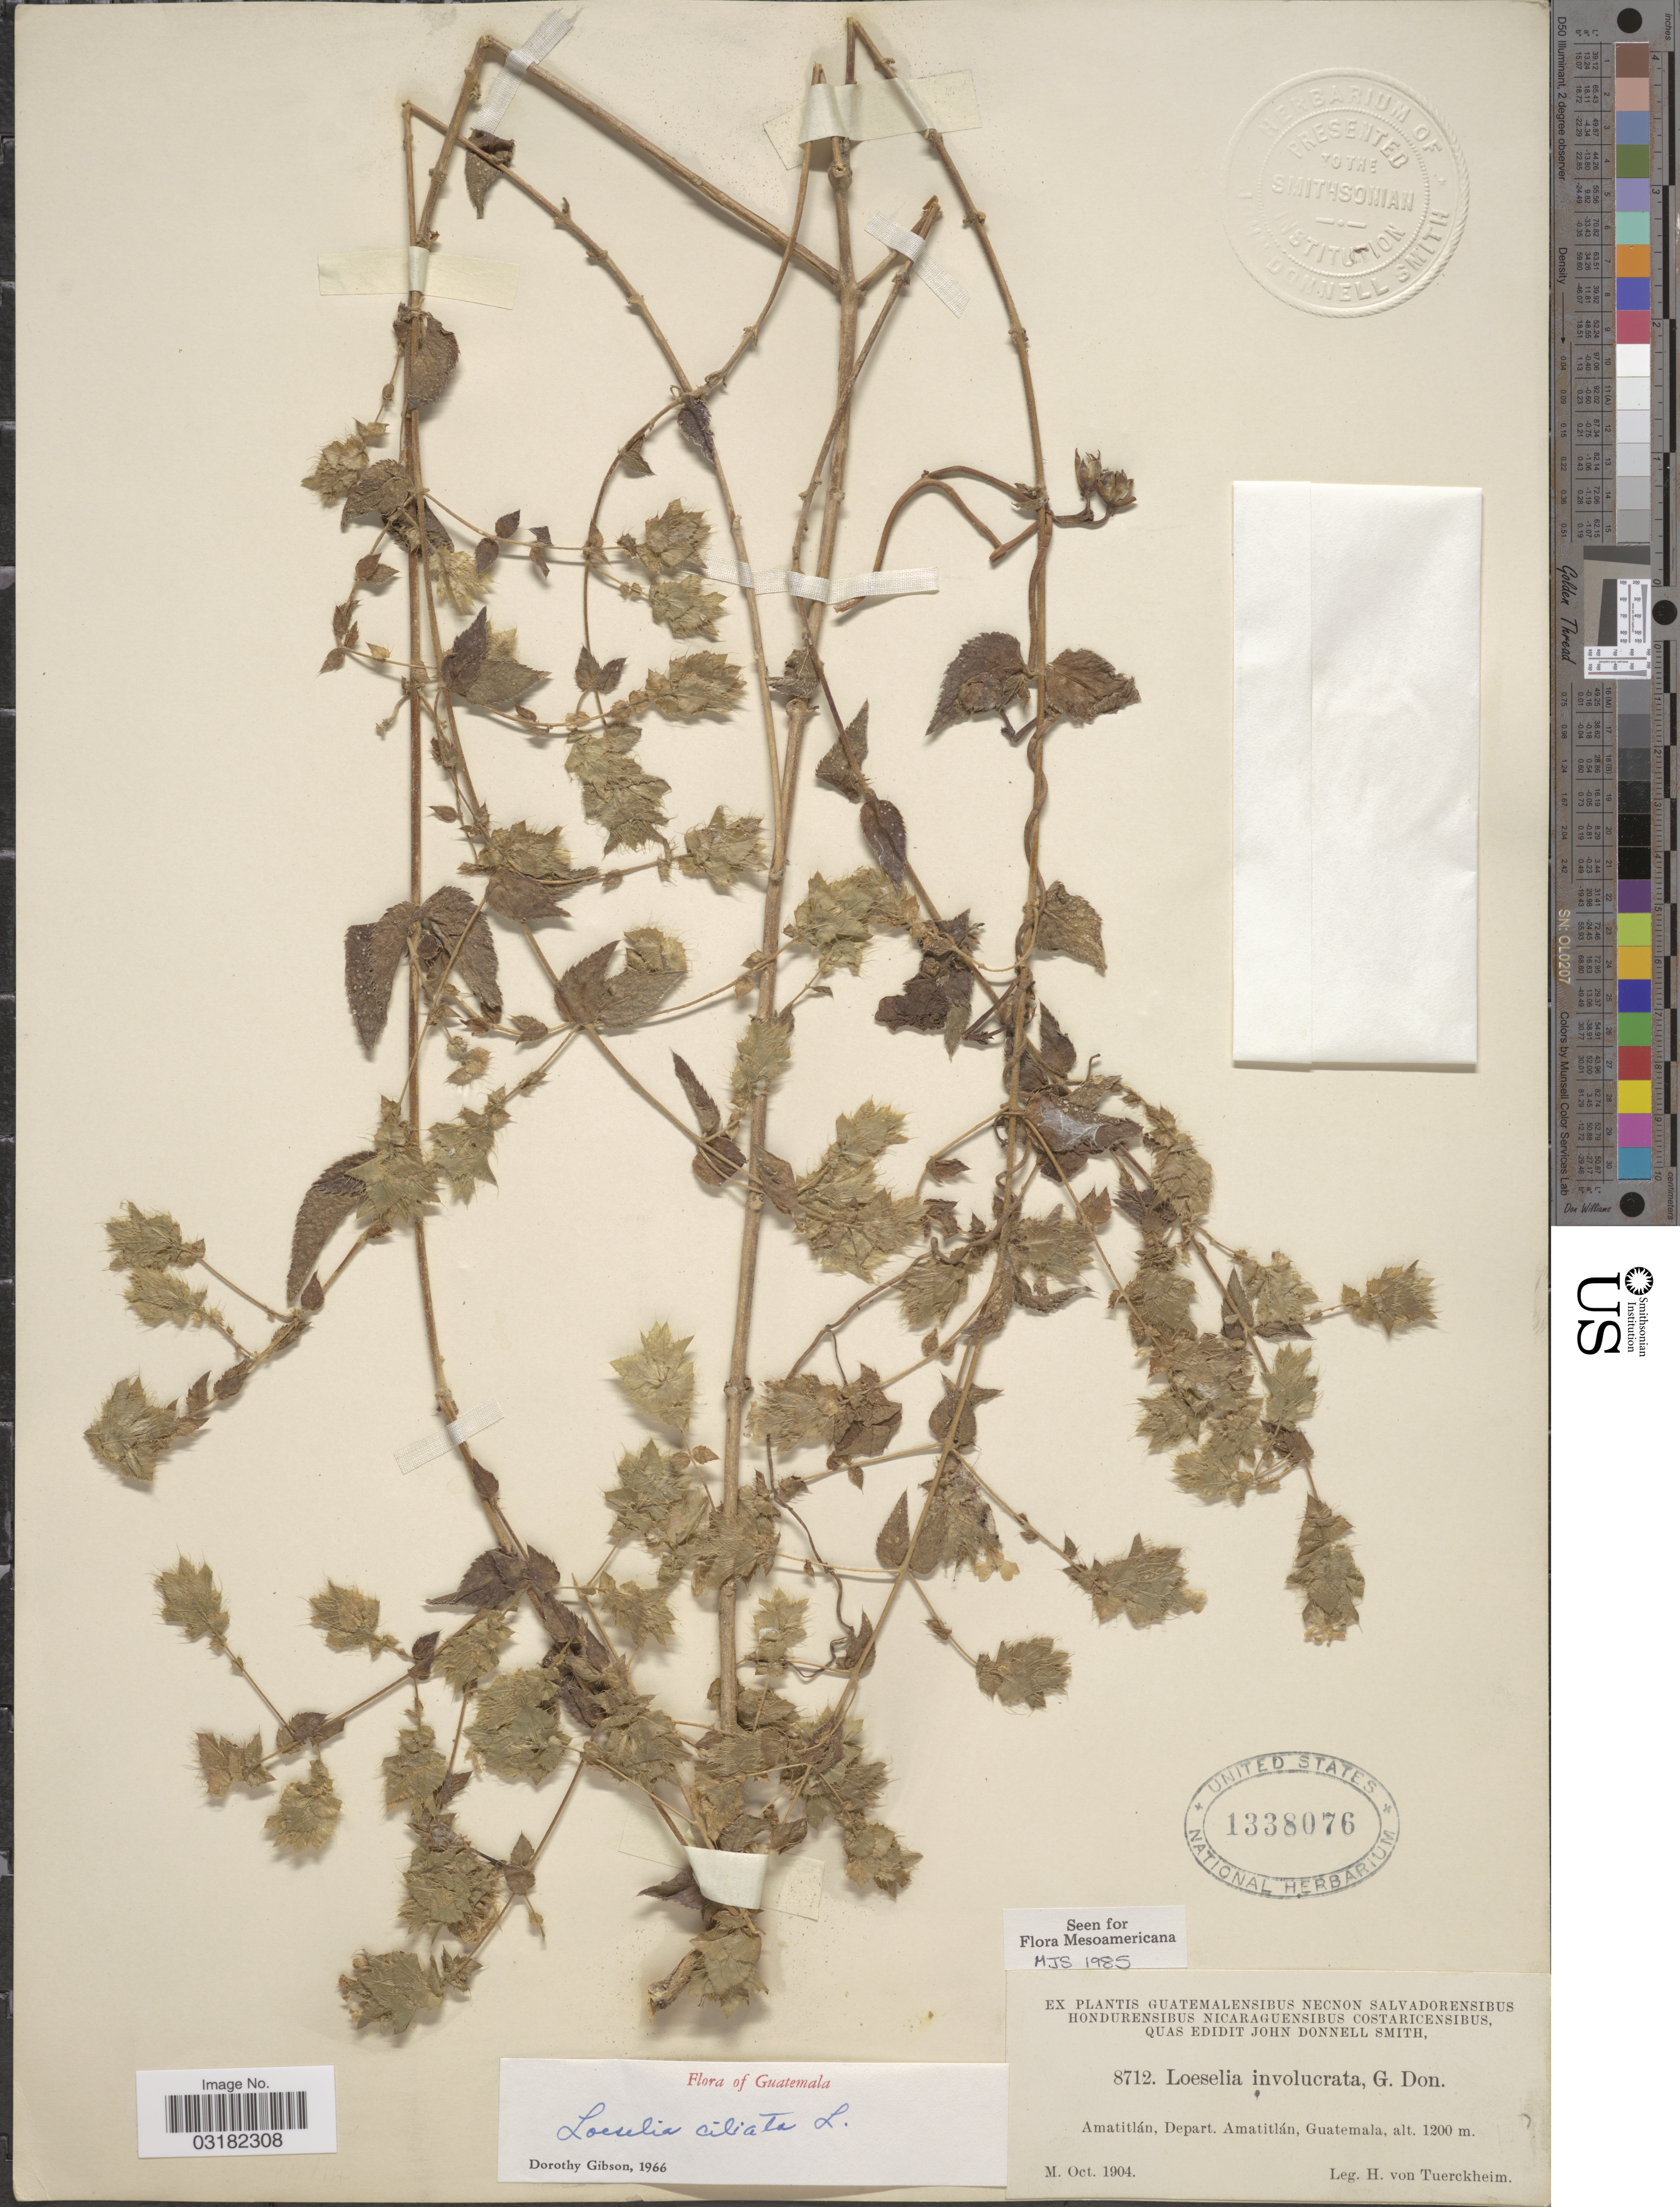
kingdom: Plantae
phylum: Tracheophyta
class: Magnoliopsida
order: Ericales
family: Polemoniaceae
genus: Loeselia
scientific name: Loeselia ciliata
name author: L.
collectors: H. von Türckheim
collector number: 8712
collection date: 1904-10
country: Guatemala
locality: Amatitlán, Depart. Amatitlán.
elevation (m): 1200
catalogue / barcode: US 1338076